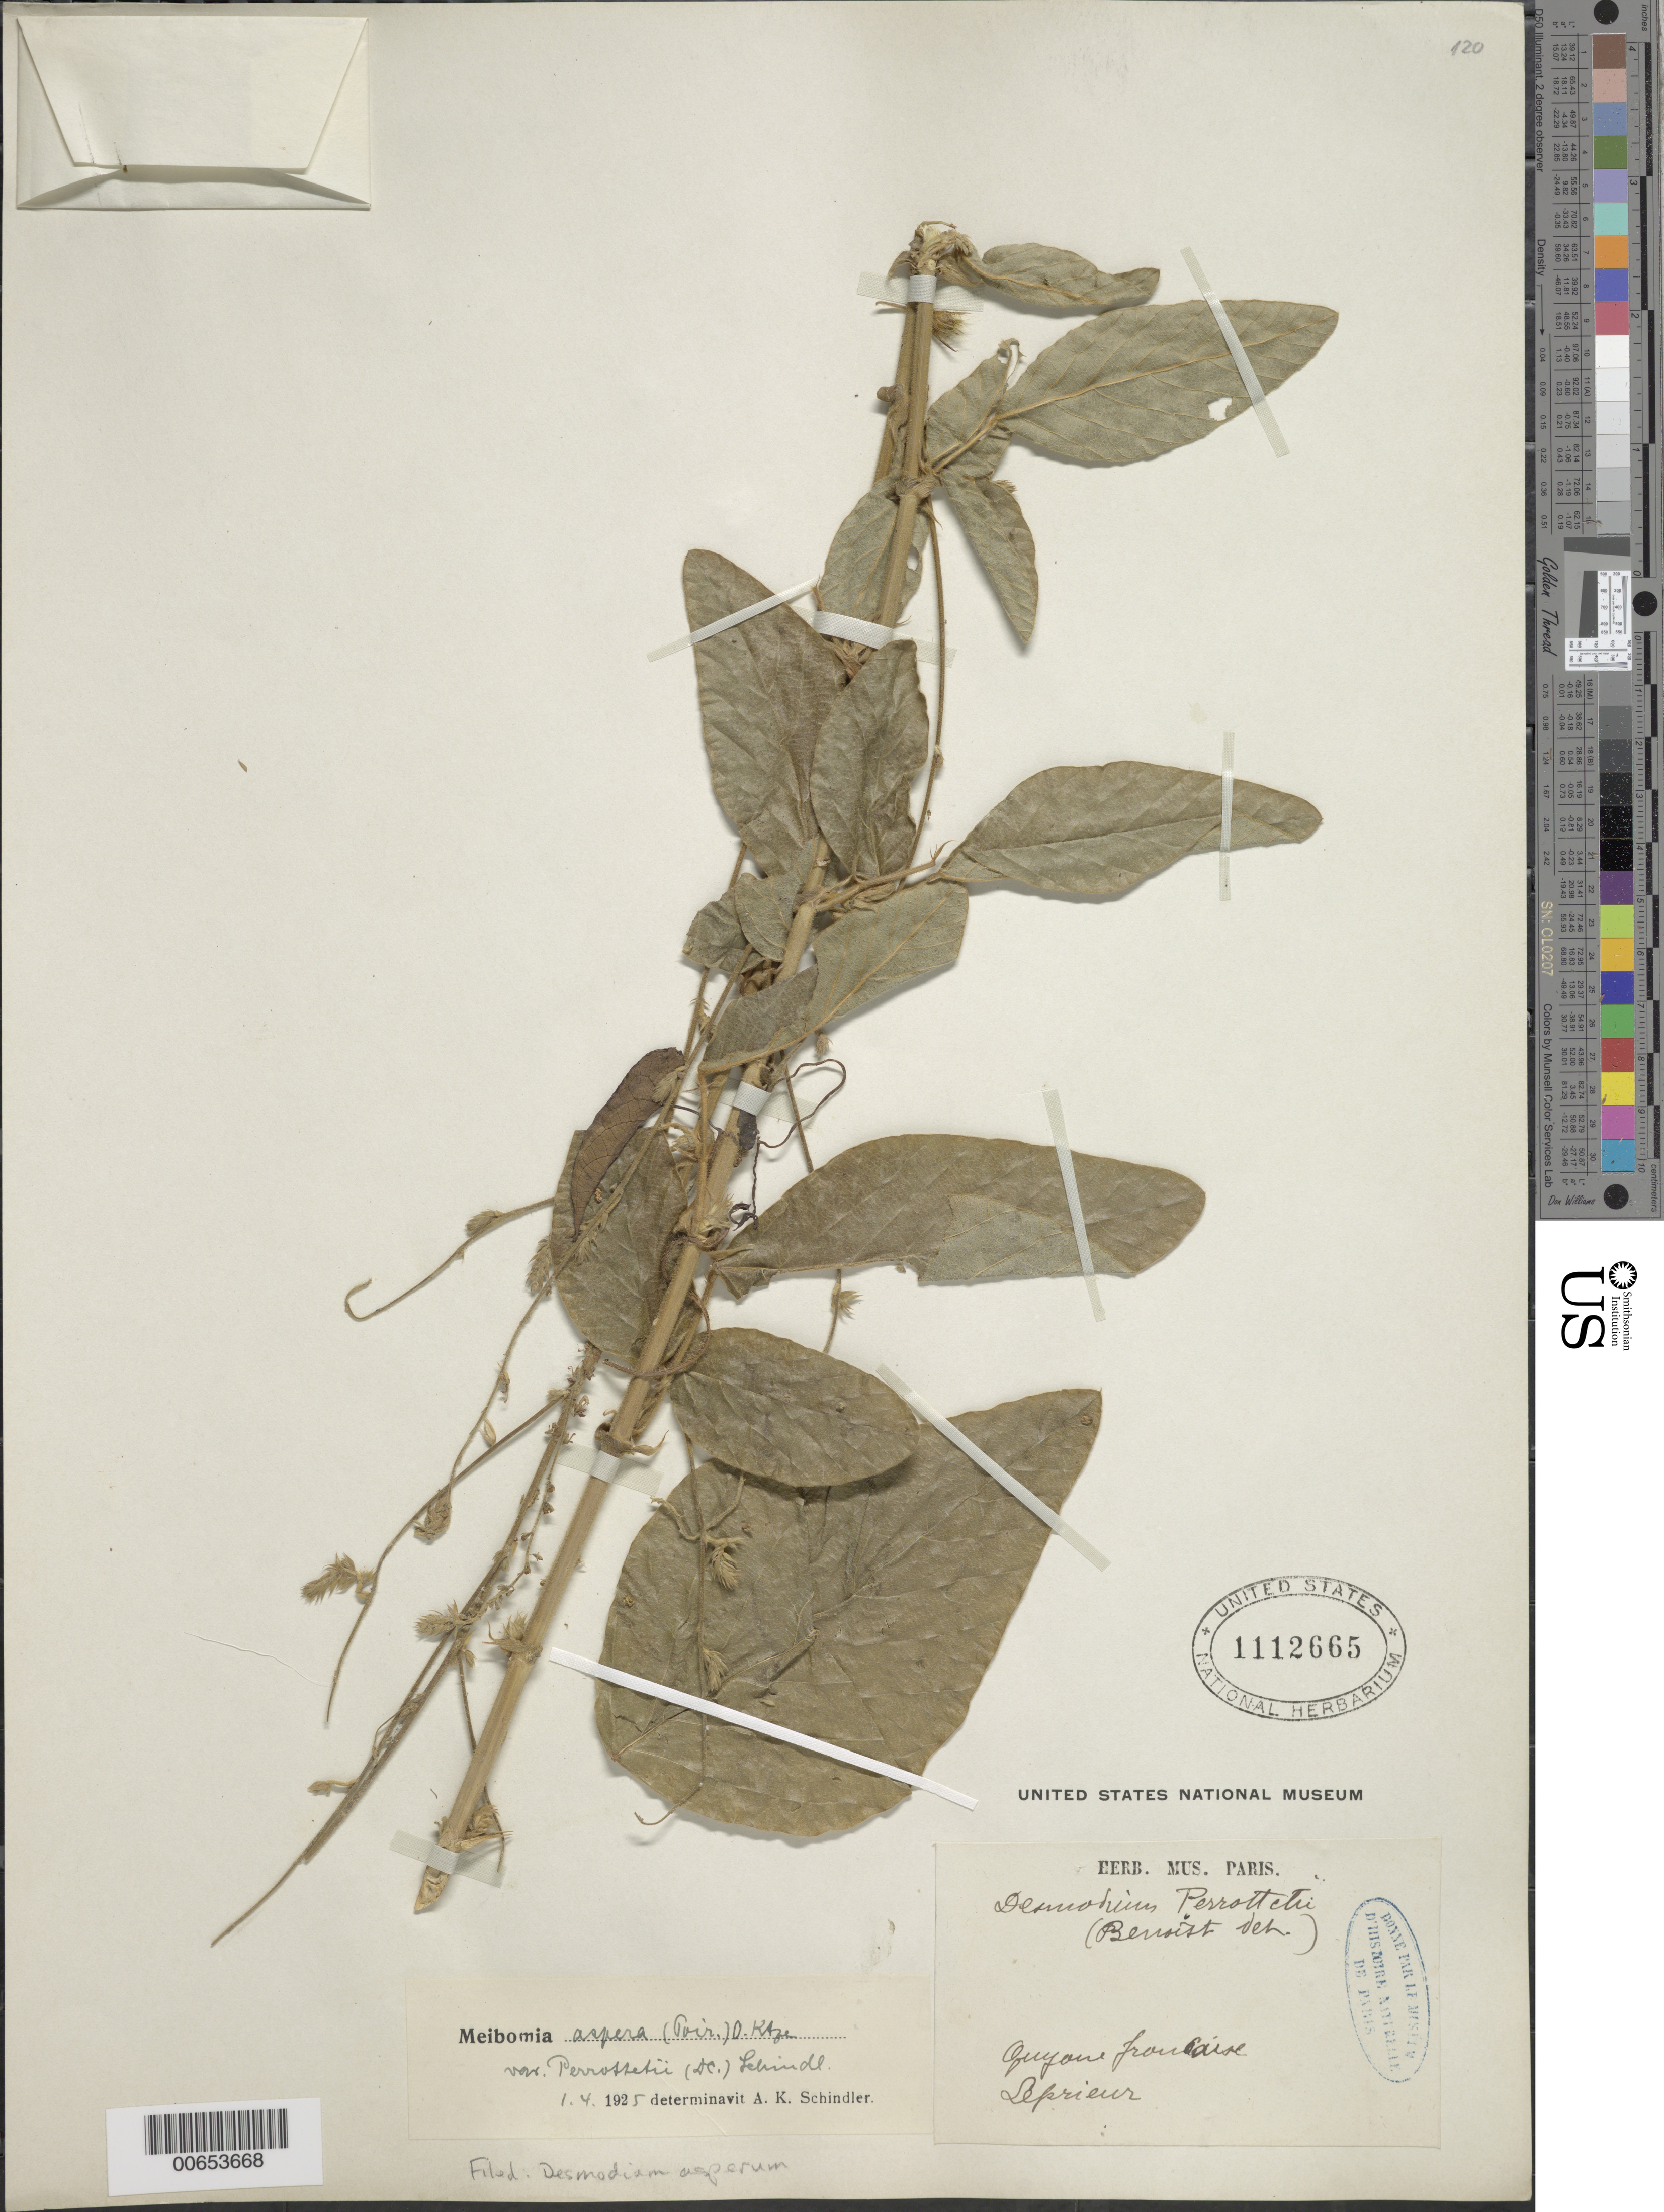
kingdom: Plantae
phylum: Tracheophyta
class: Magnoliopsida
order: Fabales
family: Fabaceae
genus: Desmodium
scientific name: Desmodium asperum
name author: (Poir.) Desv.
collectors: F. M. R. Leprieur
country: French Guiana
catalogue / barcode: US 1112665